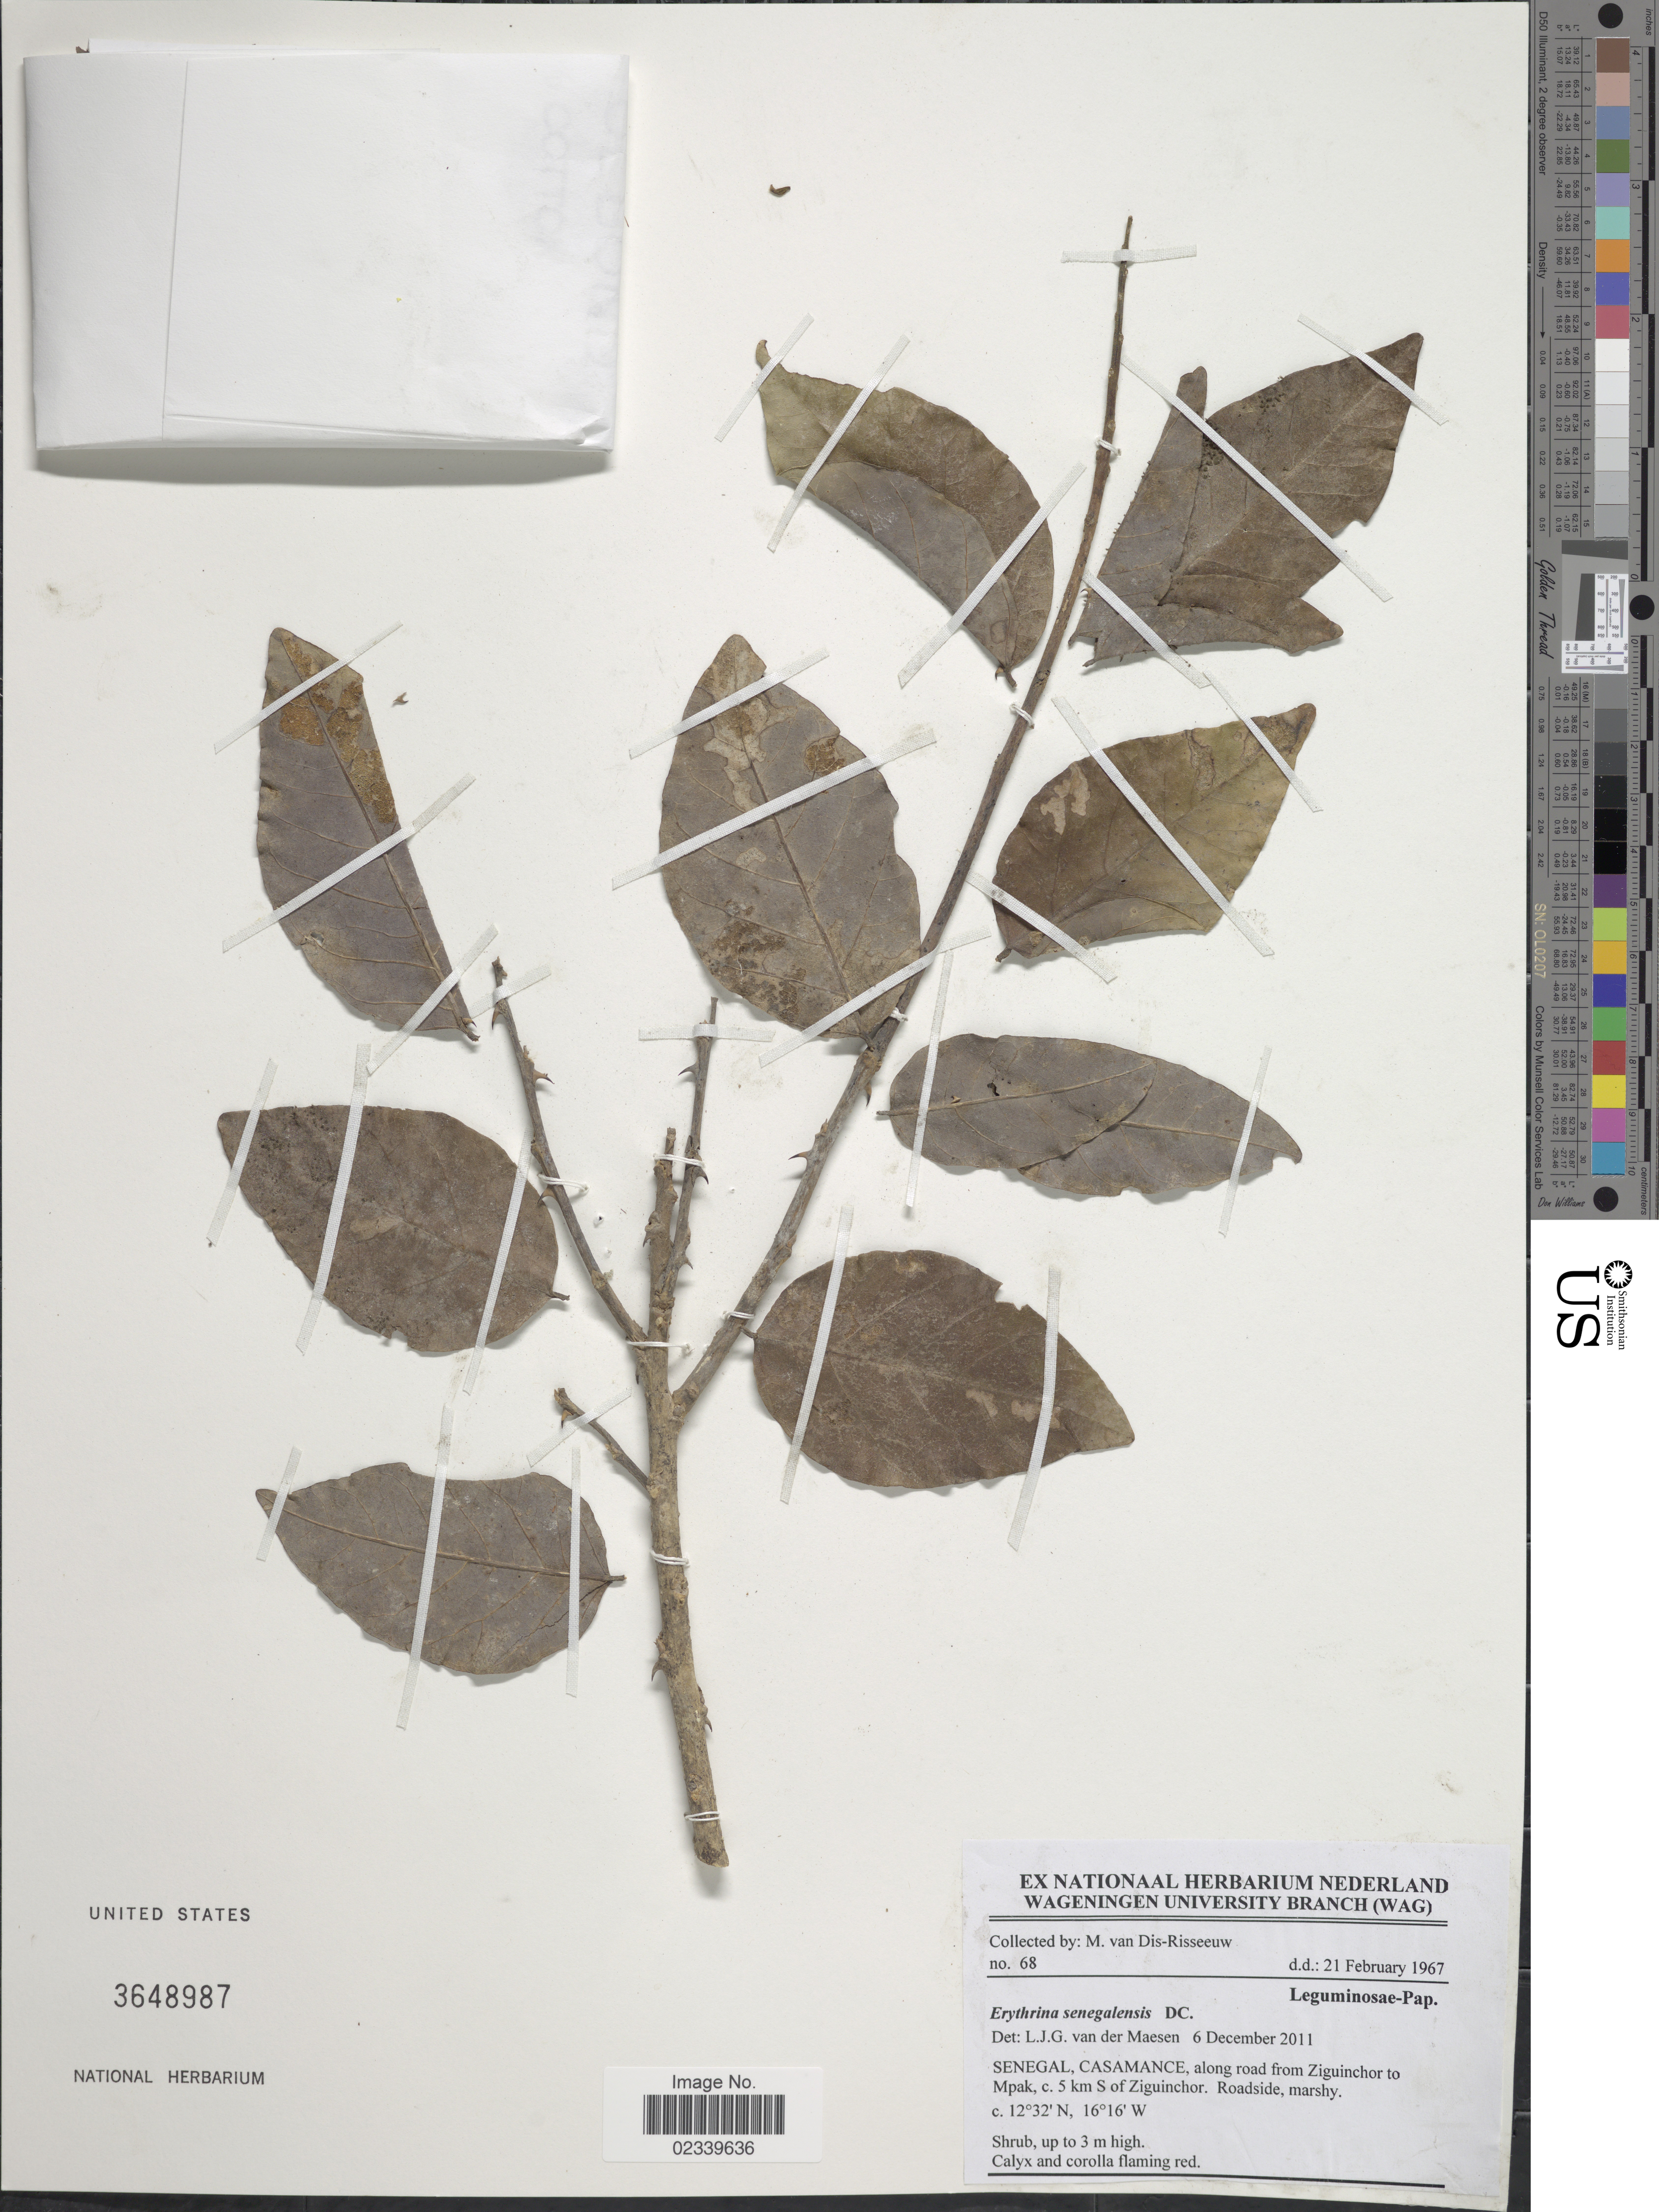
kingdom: Plantae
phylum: Tracheophyta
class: Magnoliopsida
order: Fabales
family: Fabaceae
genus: Erythrina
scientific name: Erythrina senegalensis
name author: DC.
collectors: M. Dis-Risseeuw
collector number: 68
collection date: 1967-02-21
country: Senegal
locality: Senegal, Casa,amce, along road from Ziguinchor to Mpak, 5 km S of Ziguinchor, Roadside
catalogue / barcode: US 3648987